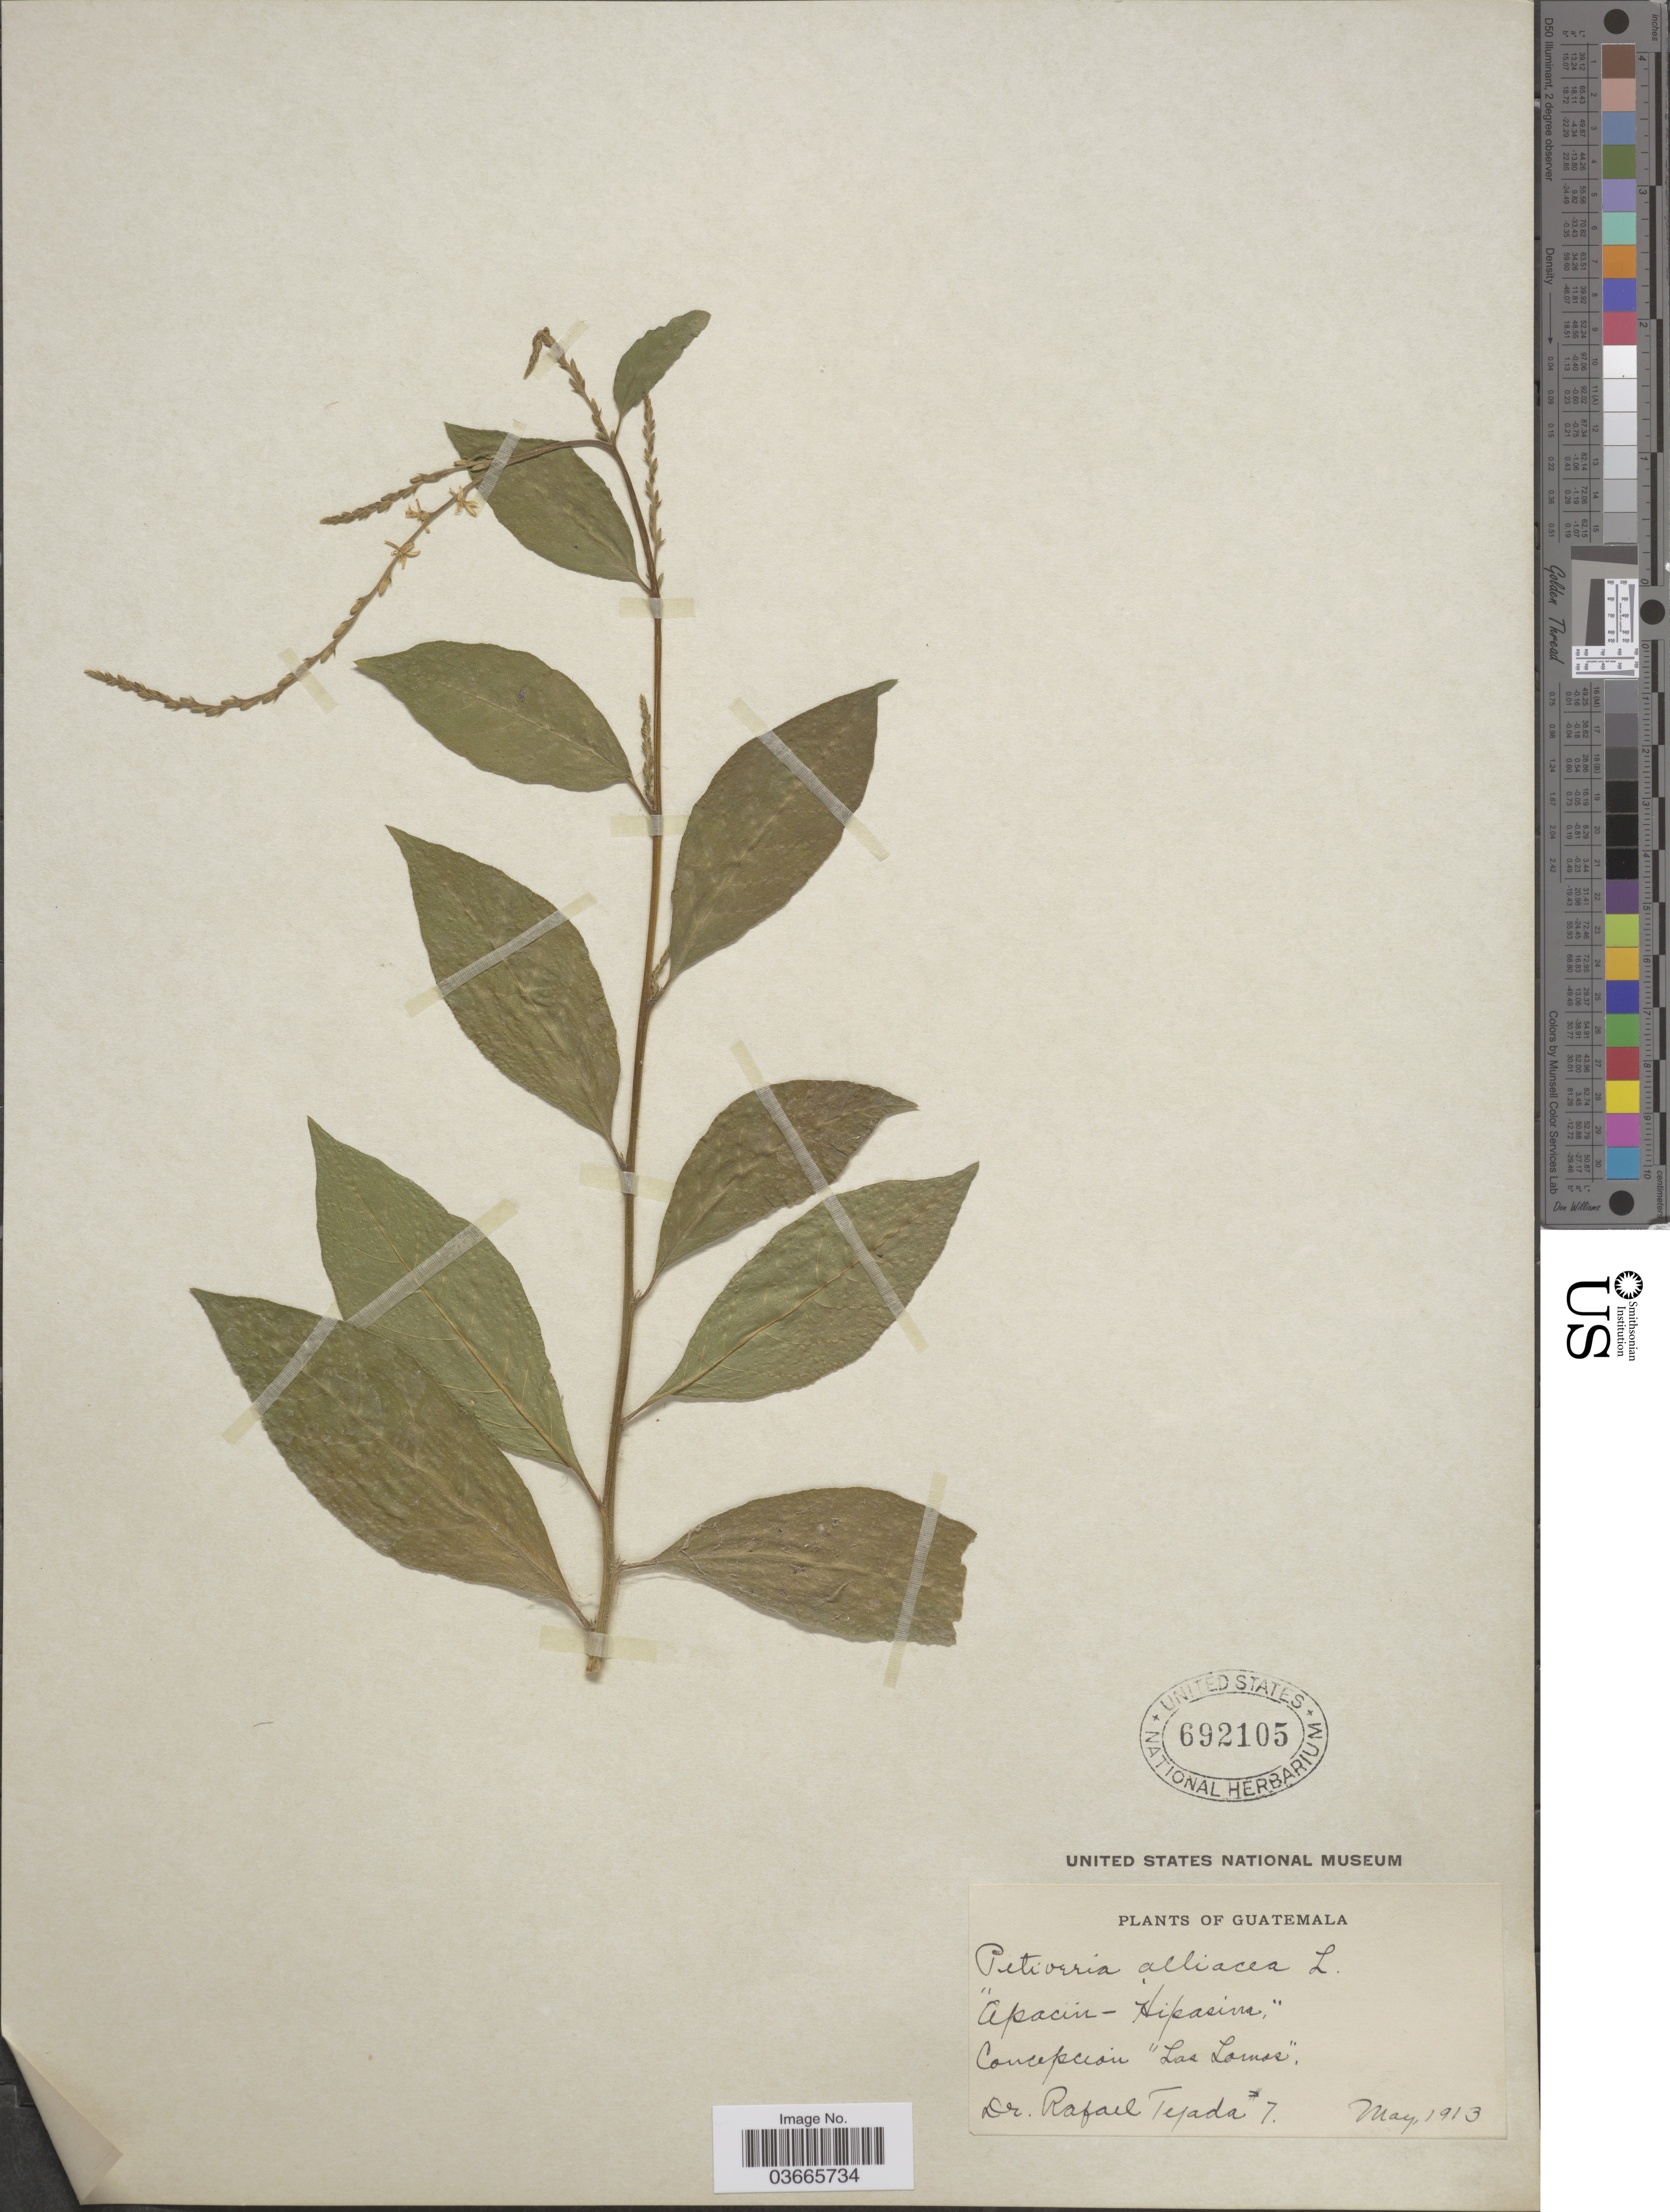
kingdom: Plantae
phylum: Tracheophyta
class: Magnoliopsida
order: Caryophyllales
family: Phytolaccaceae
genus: Petiveria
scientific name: Petiveria alliacea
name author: L.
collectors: R. Tejada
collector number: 7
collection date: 1913-05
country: Guatemala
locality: Concepcion "Las Lomas".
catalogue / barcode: US 692105